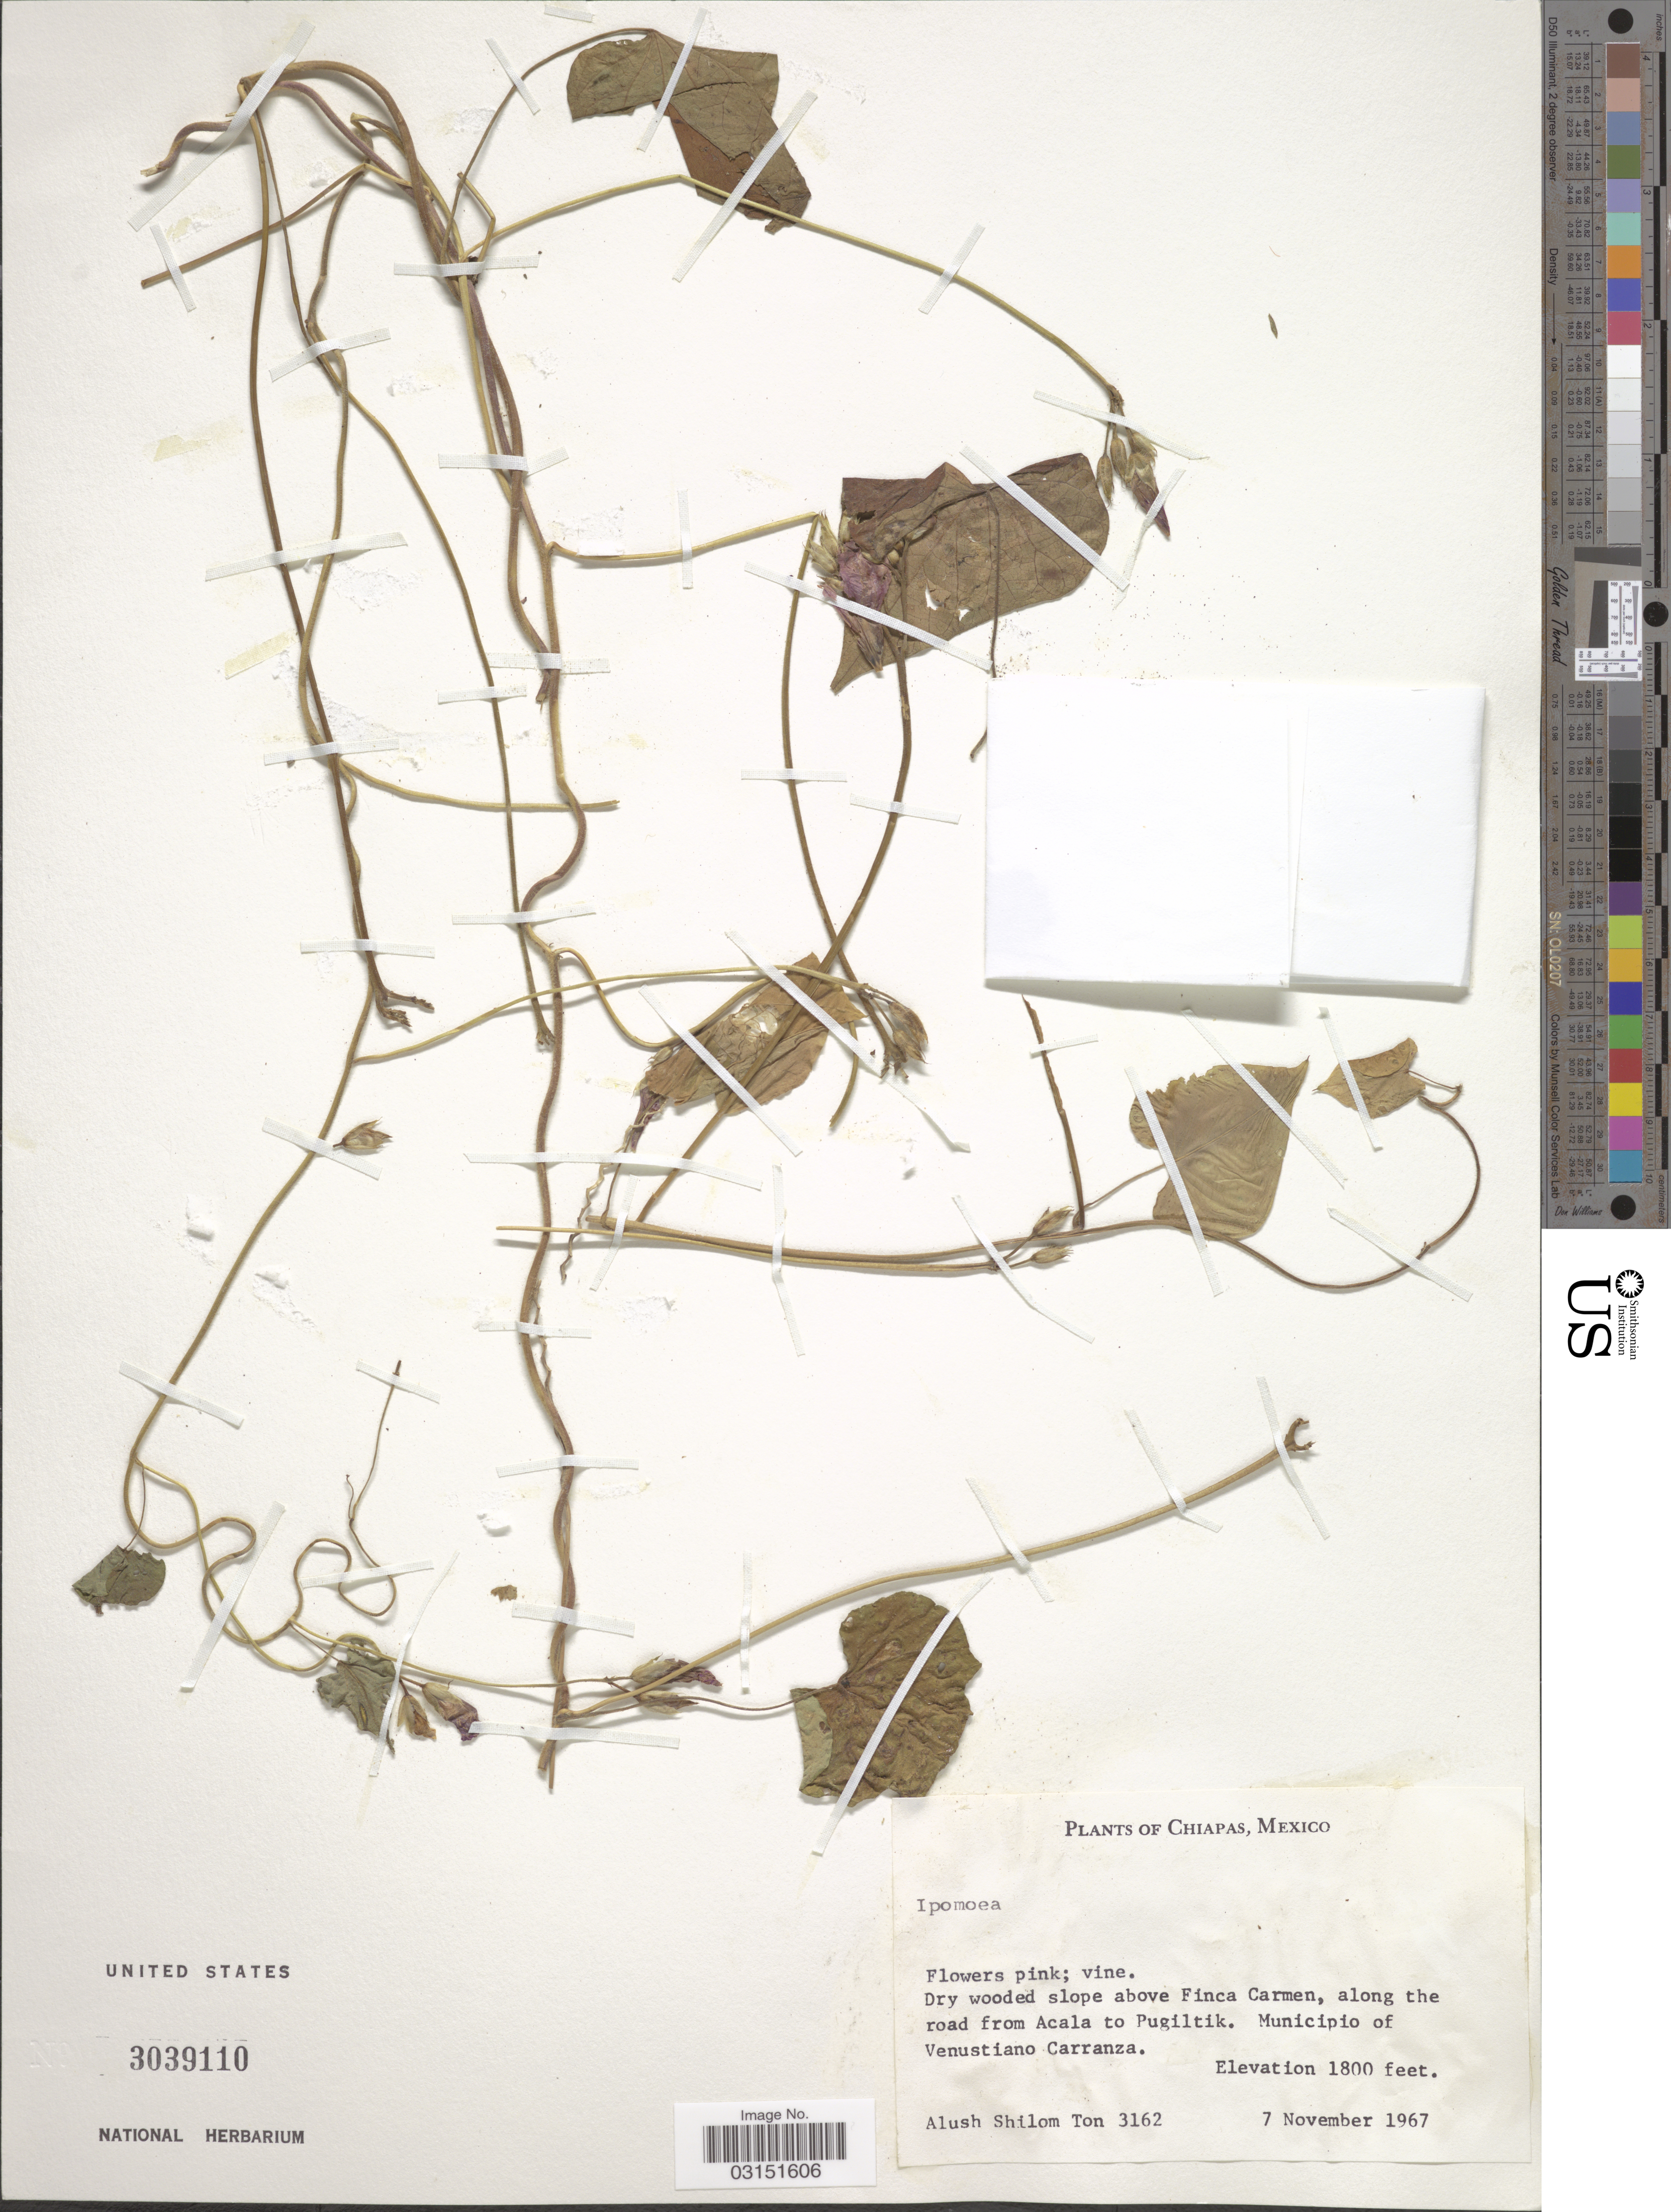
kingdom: Plantae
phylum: Tracheophyta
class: Magnoliopsida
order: Solanales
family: Convolvulaceae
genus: Ipomoea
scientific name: Ipomoea tiliacea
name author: (Willd.) Choisy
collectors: A. S. Ton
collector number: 3162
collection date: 1967-11-07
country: Mexico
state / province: Chiapas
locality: Dry wooded slope above Finca Carmen, along the road from Acala to Pugiltik. Municipio of Venustiano Carranza.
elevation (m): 549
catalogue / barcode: US 3039110